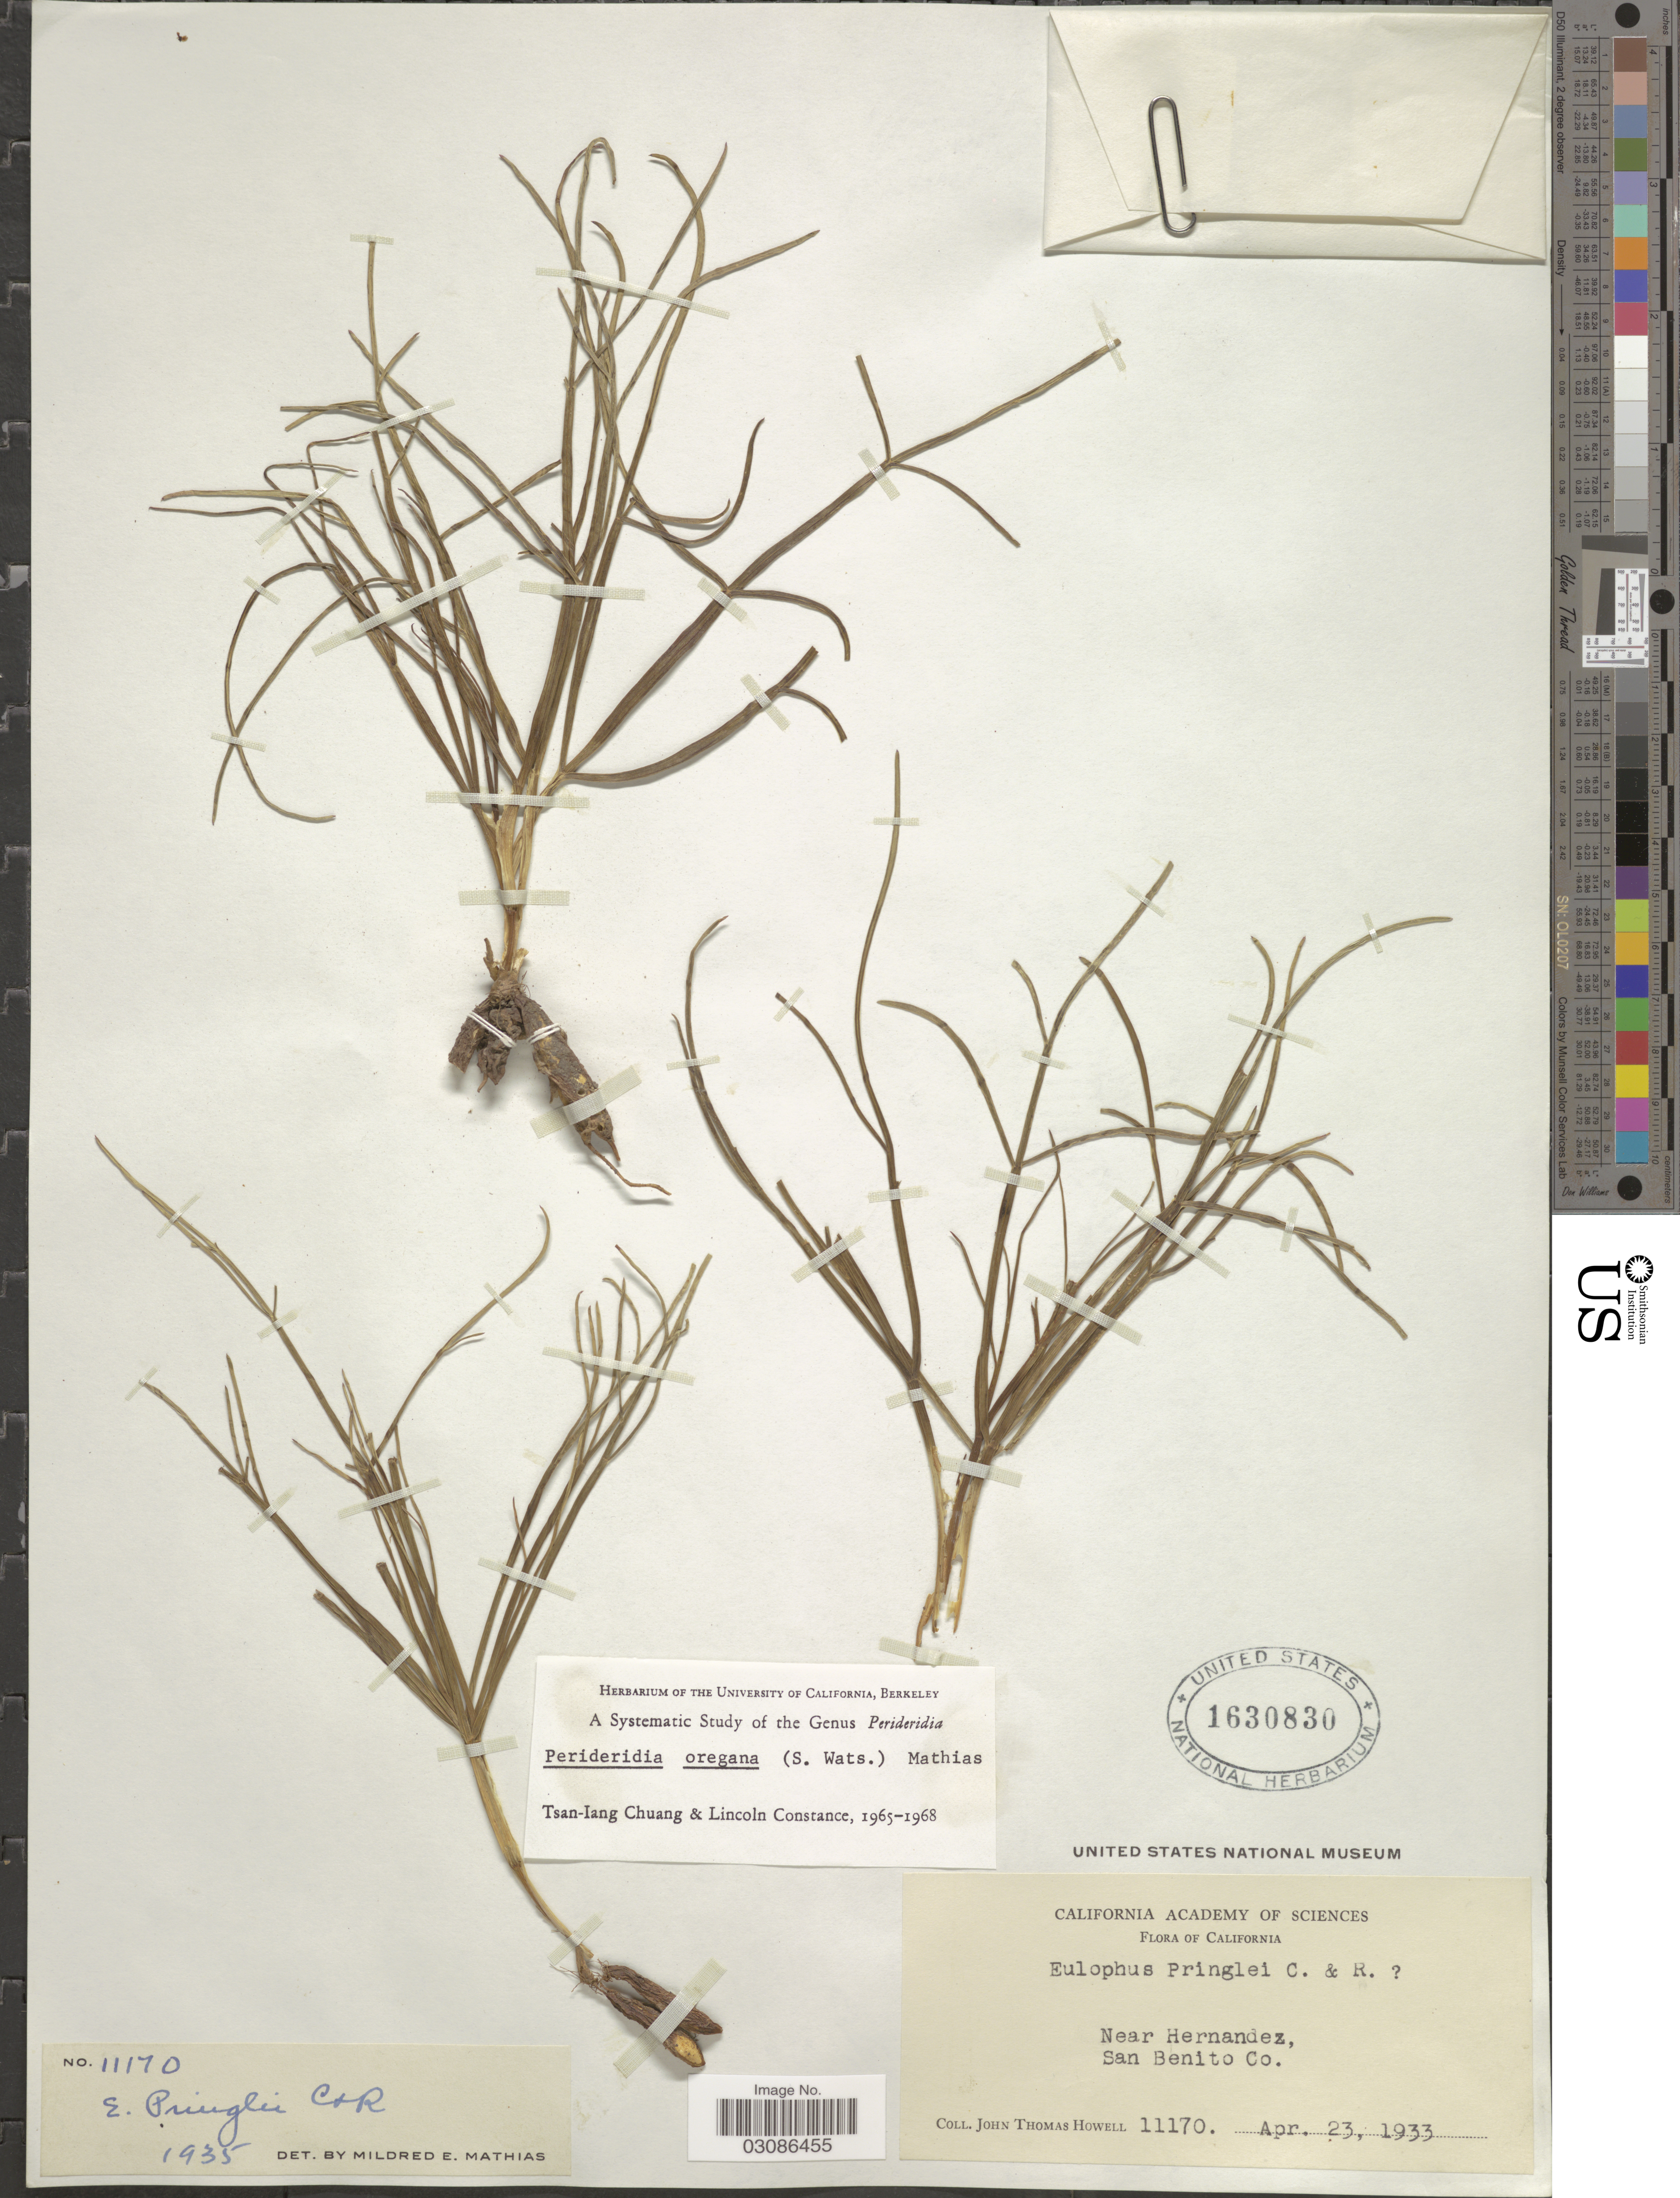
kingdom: Plantae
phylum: Tracheophyta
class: Magnoliopsida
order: Apiales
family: Apiaceae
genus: Perideridia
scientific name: Perideridia oregana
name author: (S. Watson) Mathias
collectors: J. T. Howell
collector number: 11170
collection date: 1933-04-23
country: United States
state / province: California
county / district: San Benito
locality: Near Hernandez, San Benito Co.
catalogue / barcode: US 1630830